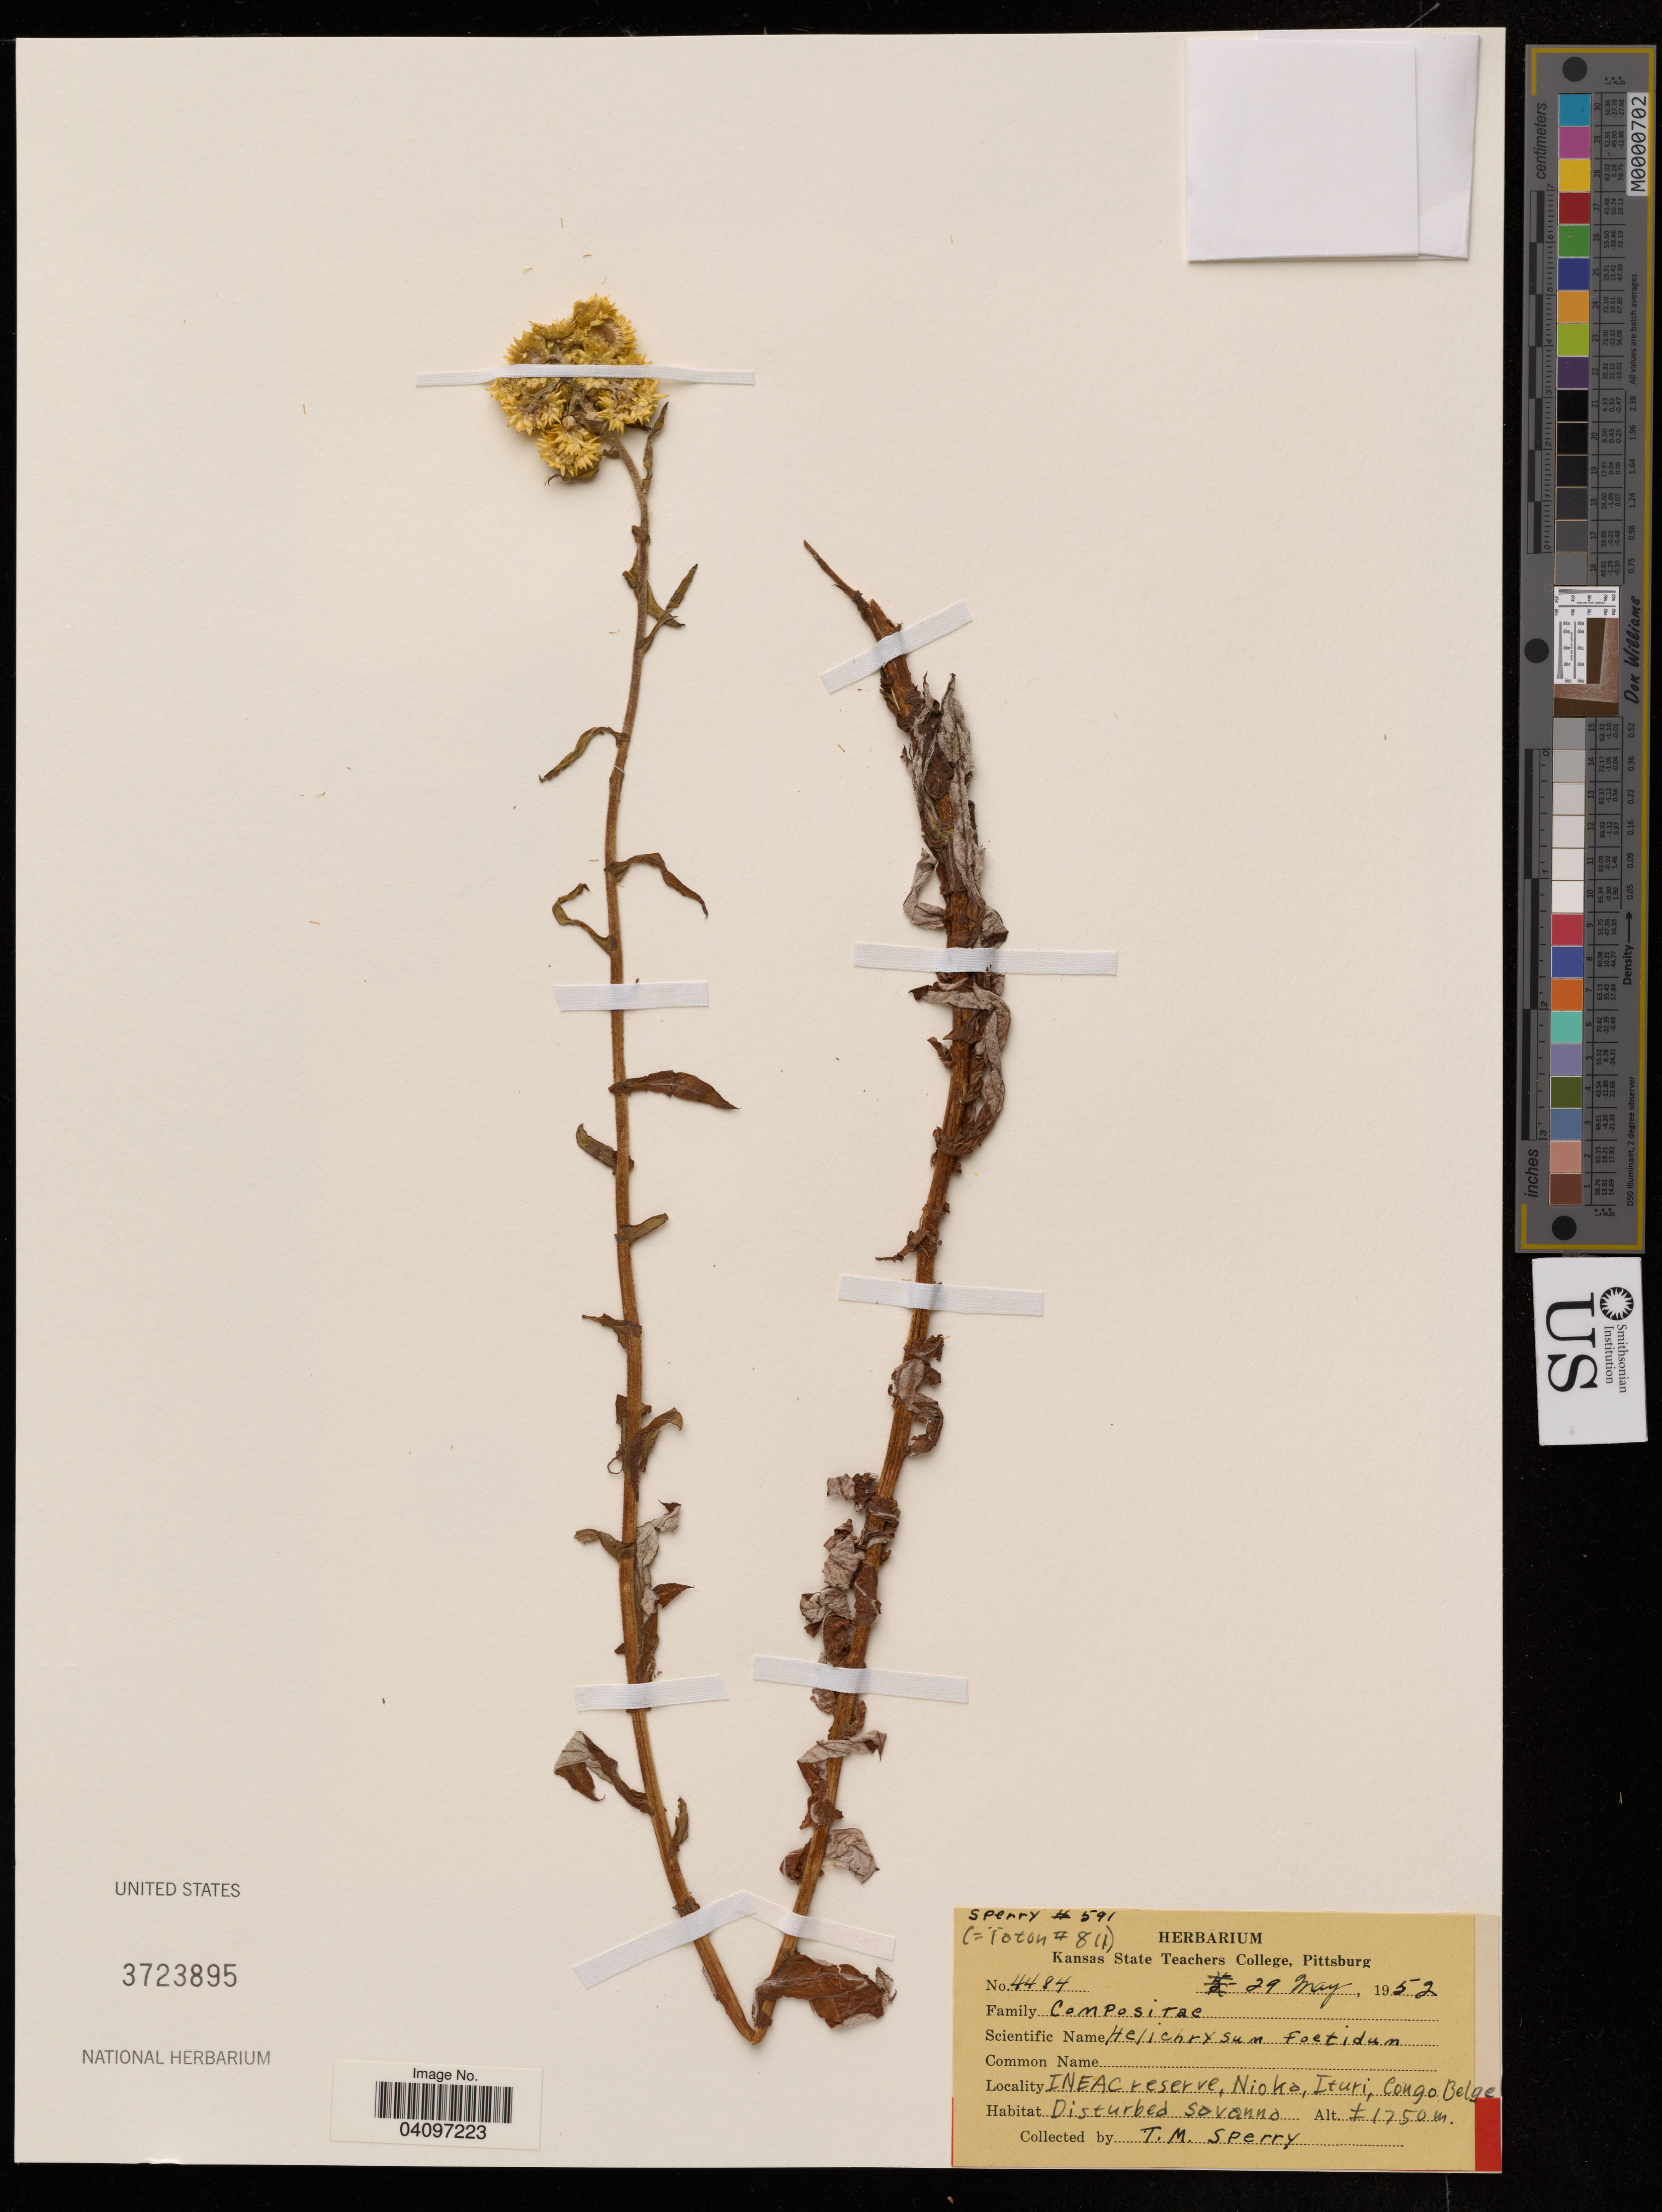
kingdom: Plantae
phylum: Tracheophyta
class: Magnoliopsida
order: Asterales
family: Asteraceae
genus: Helichrysum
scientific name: Helichrysum foetidum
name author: (L.) Moench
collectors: T. Sperry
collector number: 4484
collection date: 1952-05-29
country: Congo, Democratic Republic of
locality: Ineac Reserve, Niolo, Ituri.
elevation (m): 1750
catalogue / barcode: US 3723895